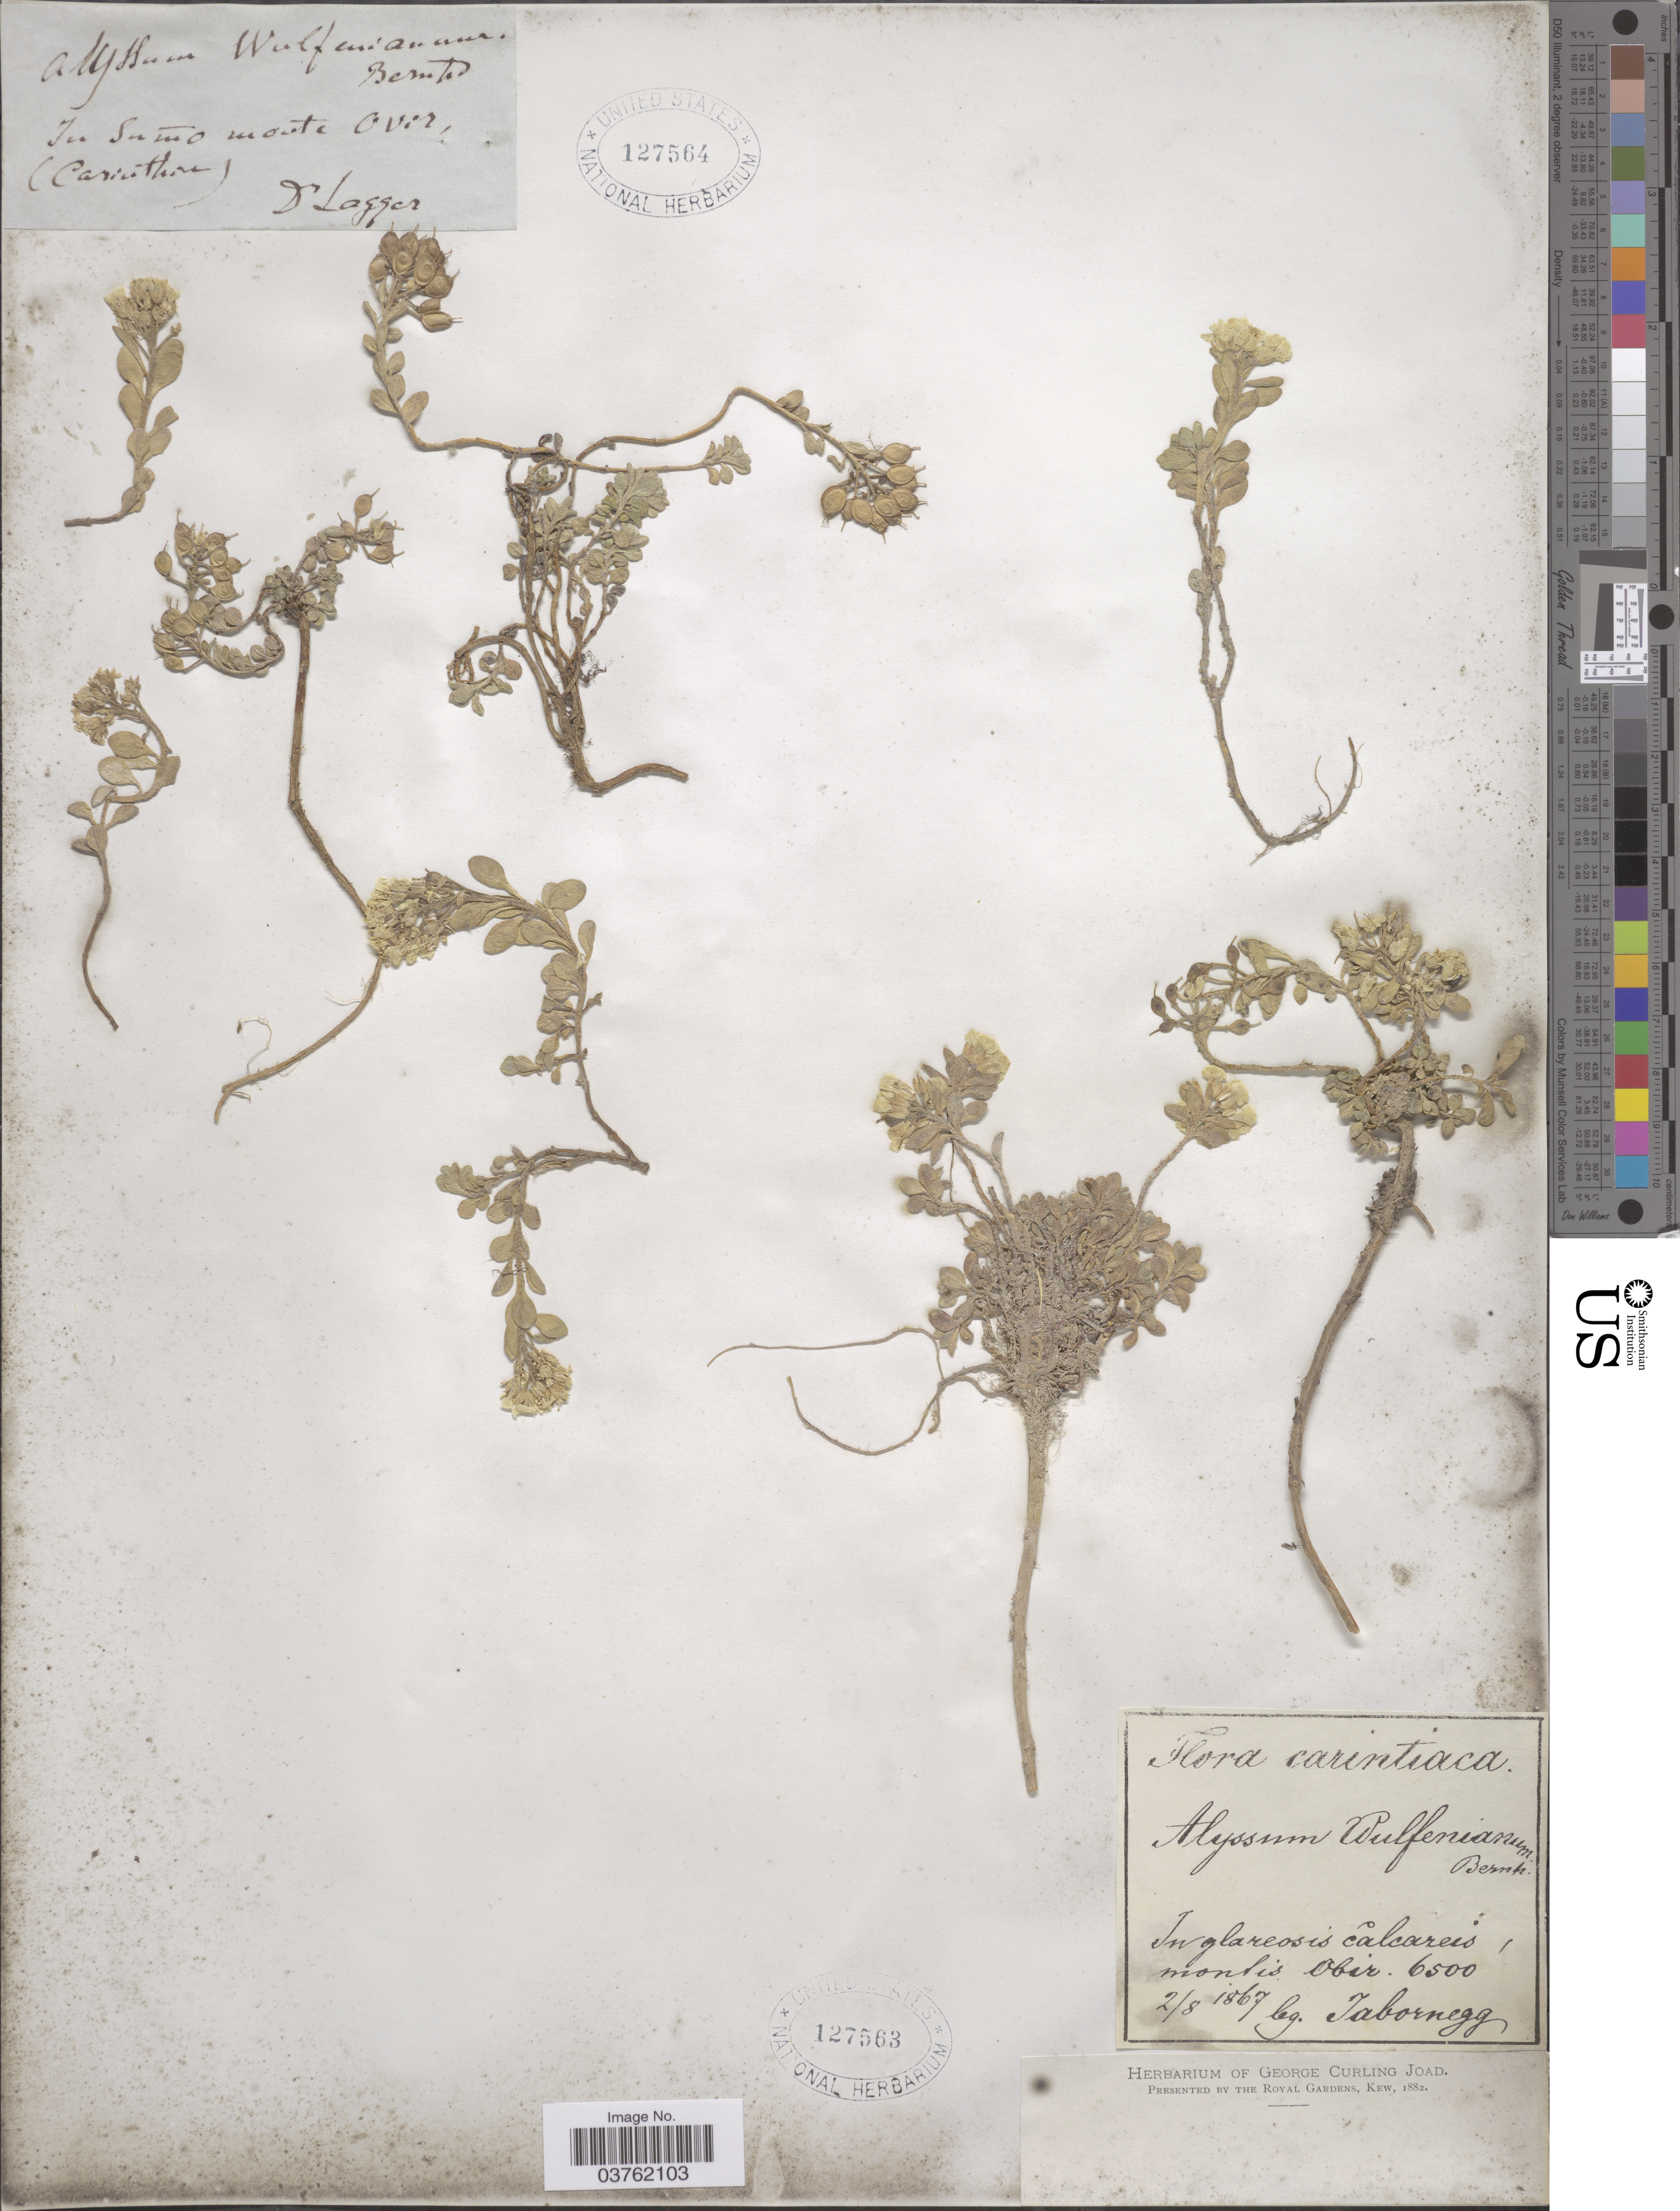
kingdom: Plantae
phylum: Tracheophyta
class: Magnoliopsida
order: Brassicales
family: Brassicaceae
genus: Alyssum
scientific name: Alyssum wulfenianum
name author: Willd.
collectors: Jabornegg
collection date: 1867-08-02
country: Austria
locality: In glareosis cálcareis, montis Obir.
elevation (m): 1981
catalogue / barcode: US 127563-2